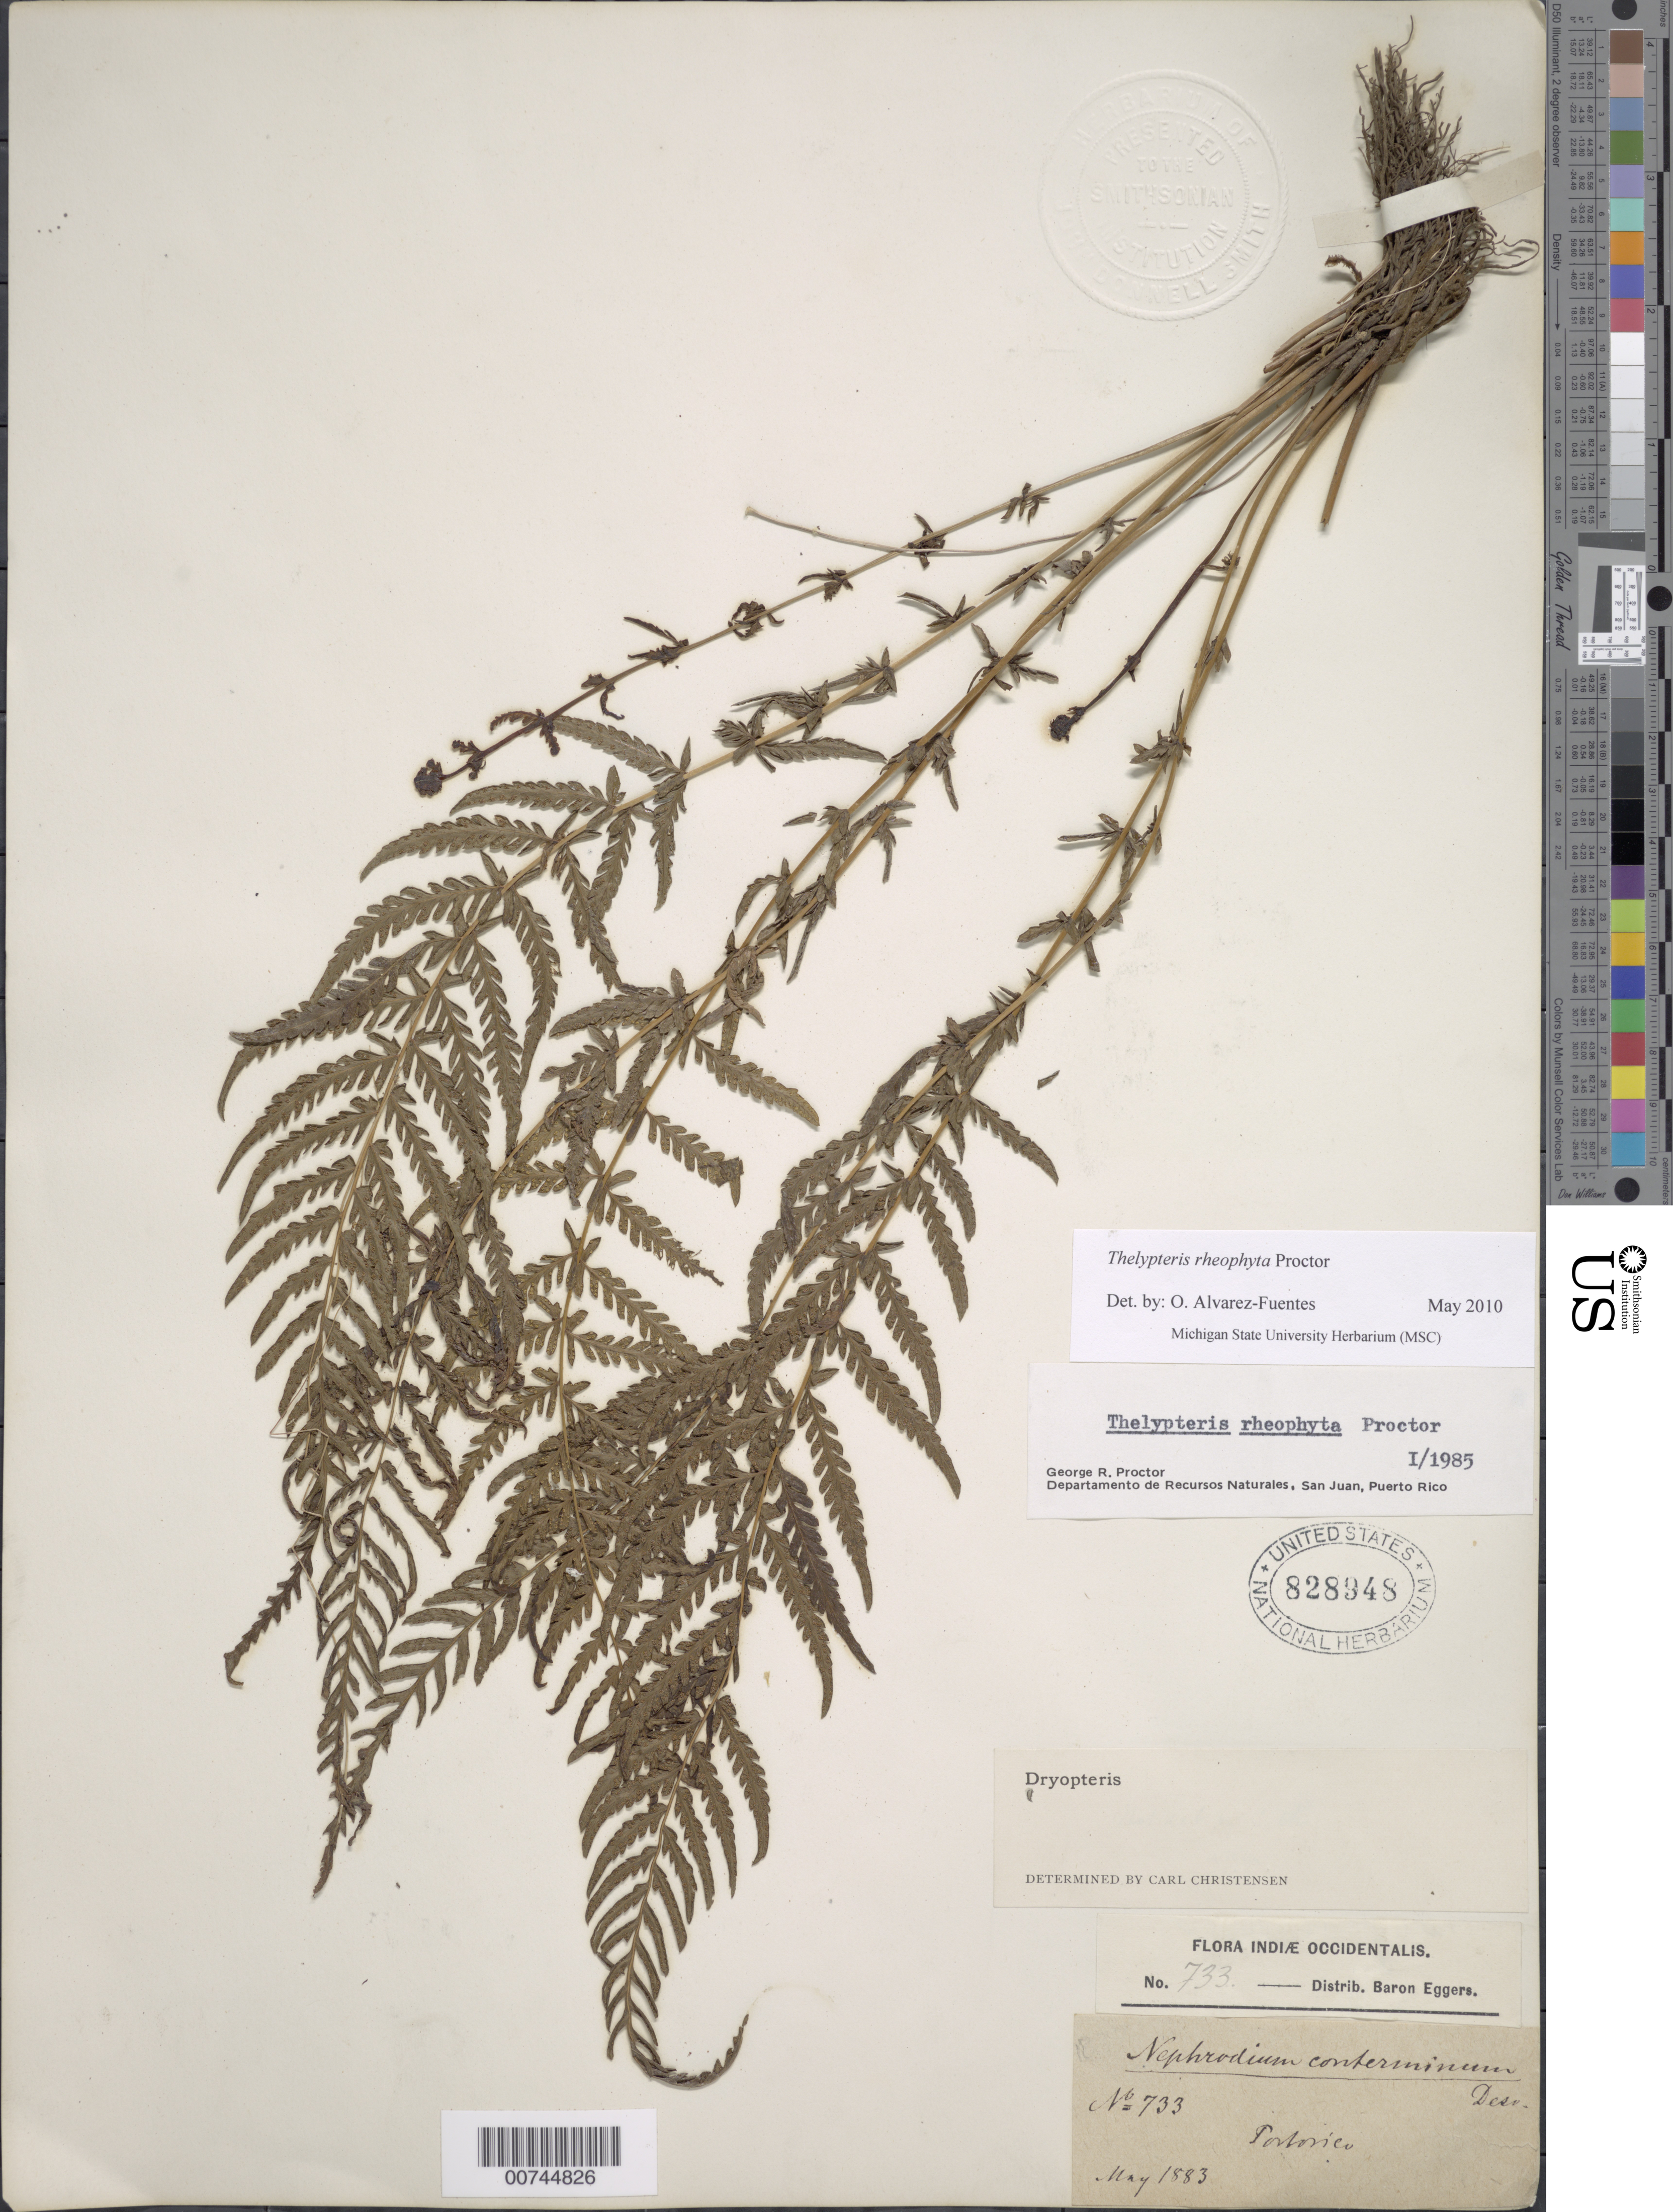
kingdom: Plantae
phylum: Tracheophyta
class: Polypodiopsida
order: Polypodiales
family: Thelypteridaceae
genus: Amauropelta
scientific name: Amauropelta rheophyta (Proctor) comb. nov., ined 2015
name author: (Proctor)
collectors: H. F. A. von Eggers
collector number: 733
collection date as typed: May 1883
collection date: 1883-05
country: Puerto Rico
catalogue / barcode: US 828948